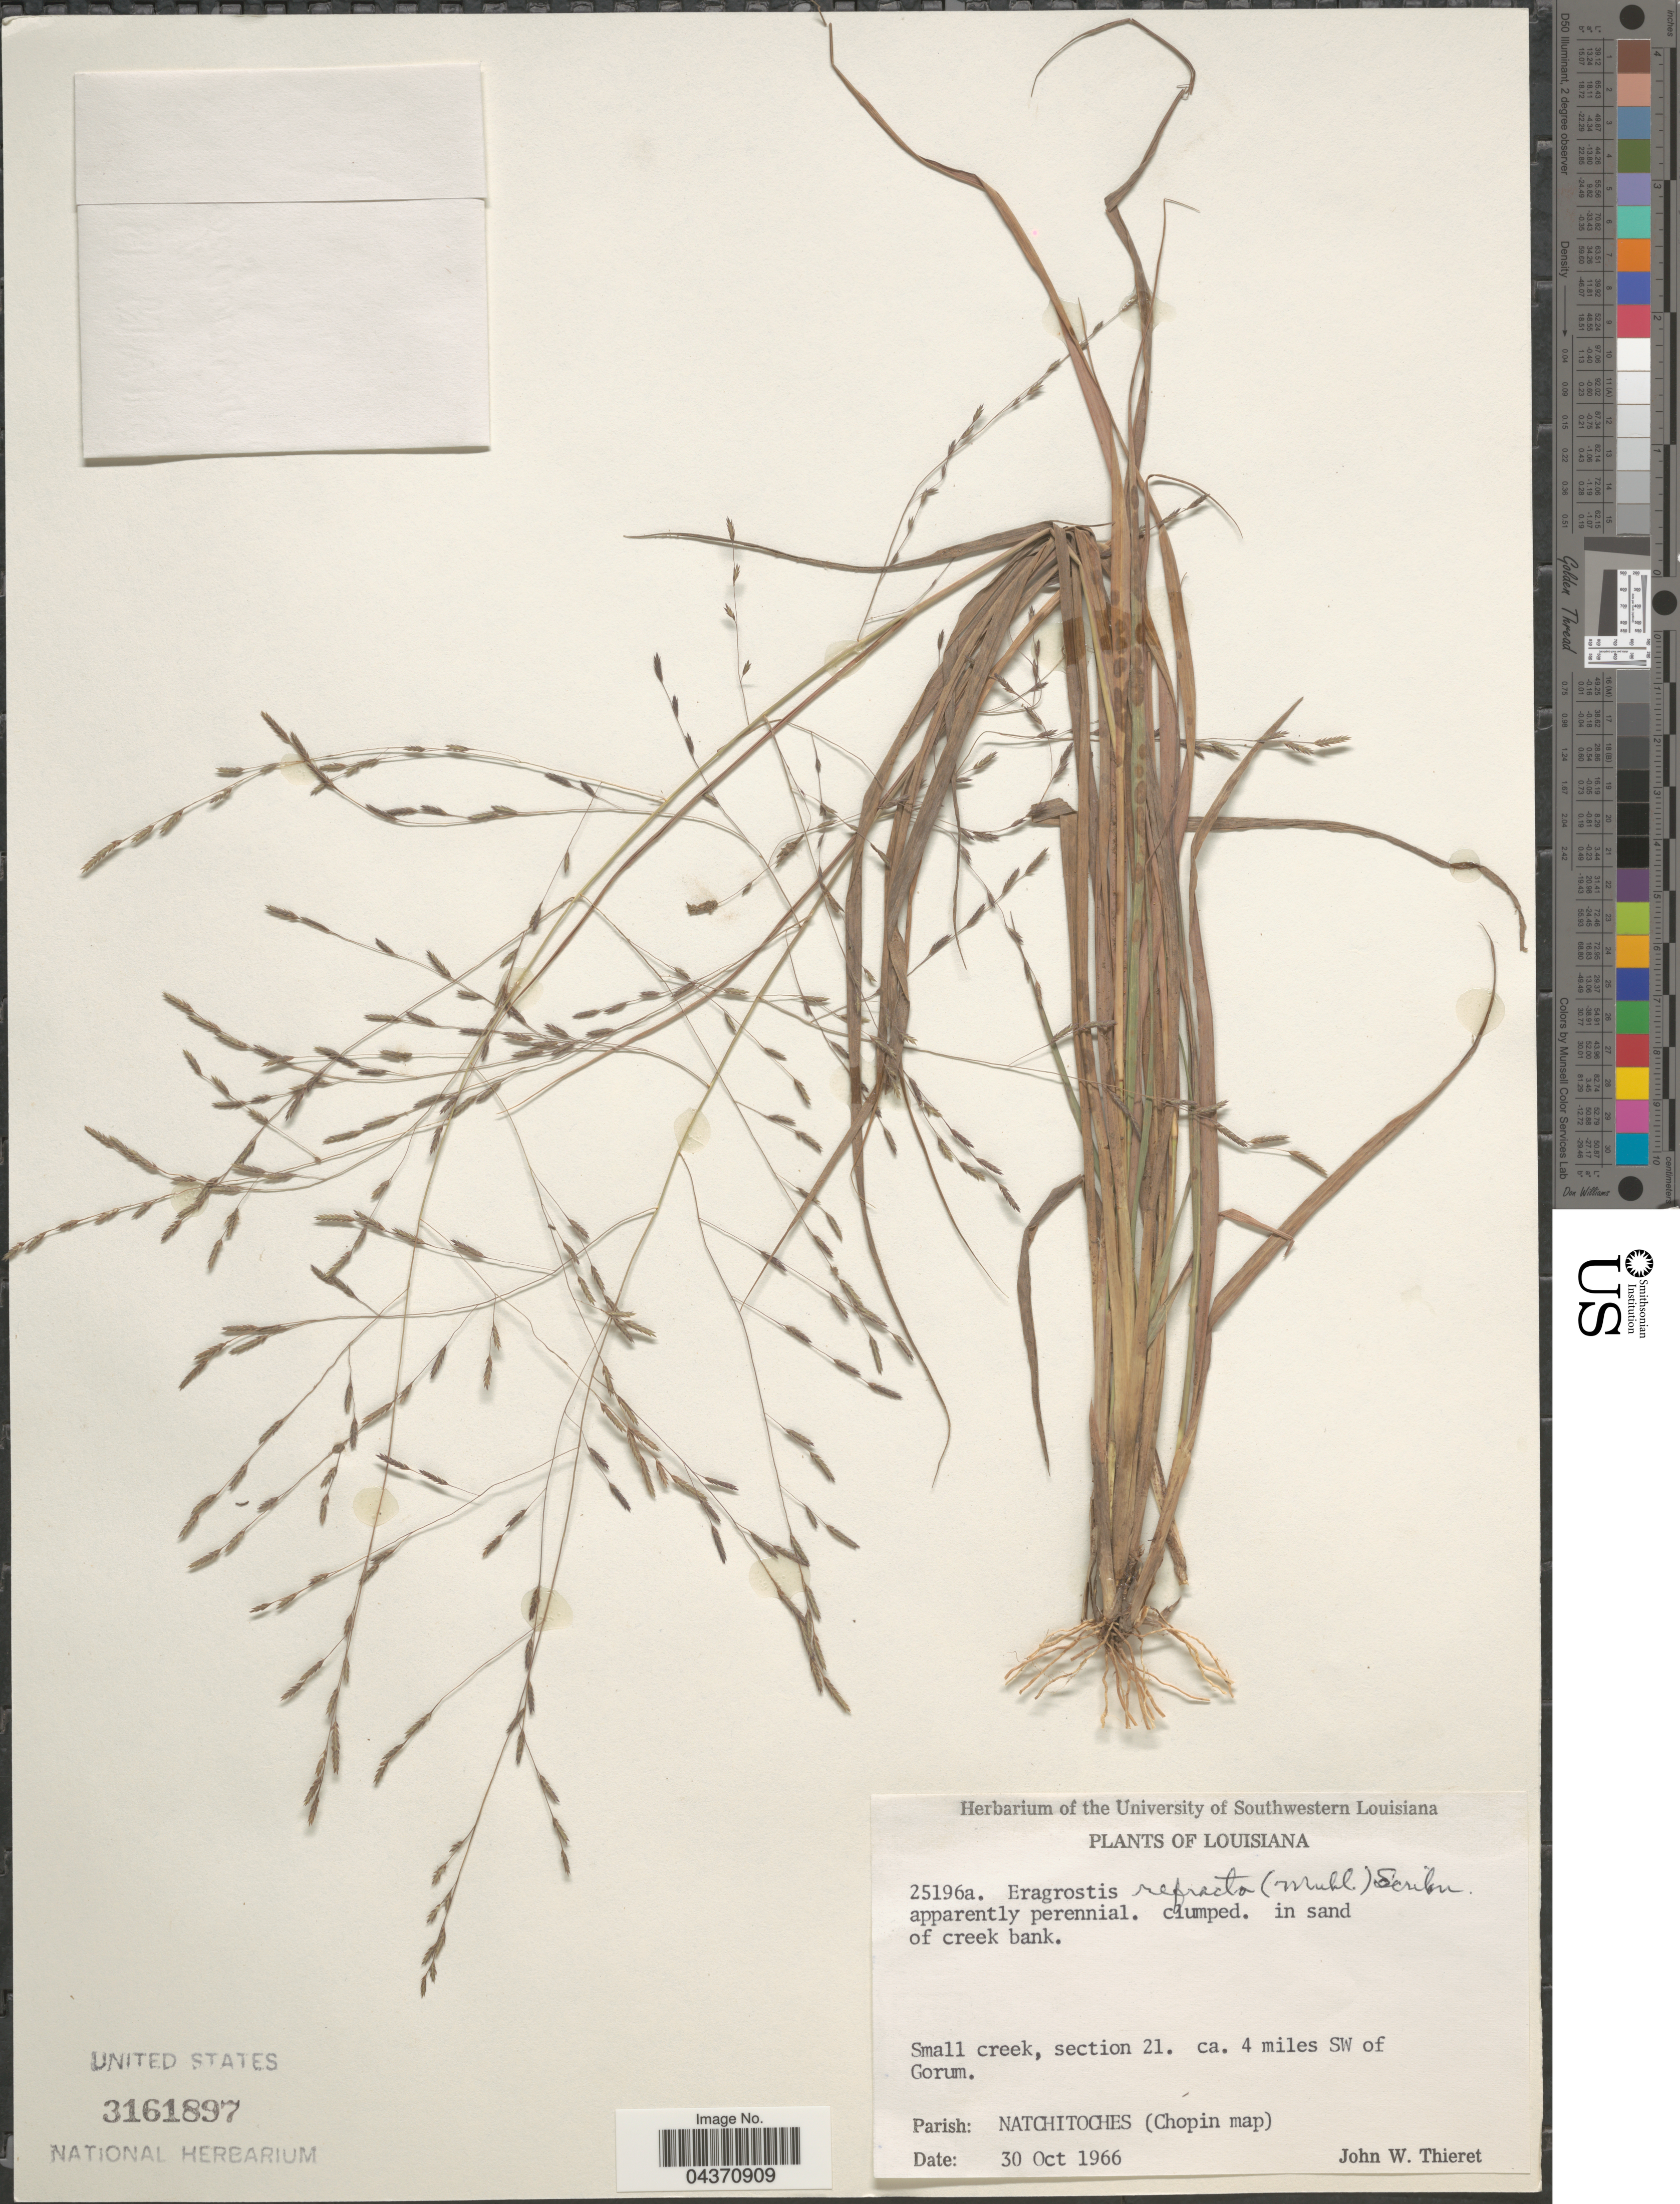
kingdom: Plantae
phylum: Tracheophyta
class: Liliopsida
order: Poales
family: Poaceae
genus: Eragrostis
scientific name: Eragrostis refracta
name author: (Muhl.) Scribn.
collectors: J. W. Thieret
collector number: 25196a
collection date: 1966-10-30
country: United States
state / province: Louisiana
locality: Small creek, section 21. ca. 4 miles SW of Gorum. Parish: Natchitoches (Chopin map).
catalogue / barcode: US 3161897